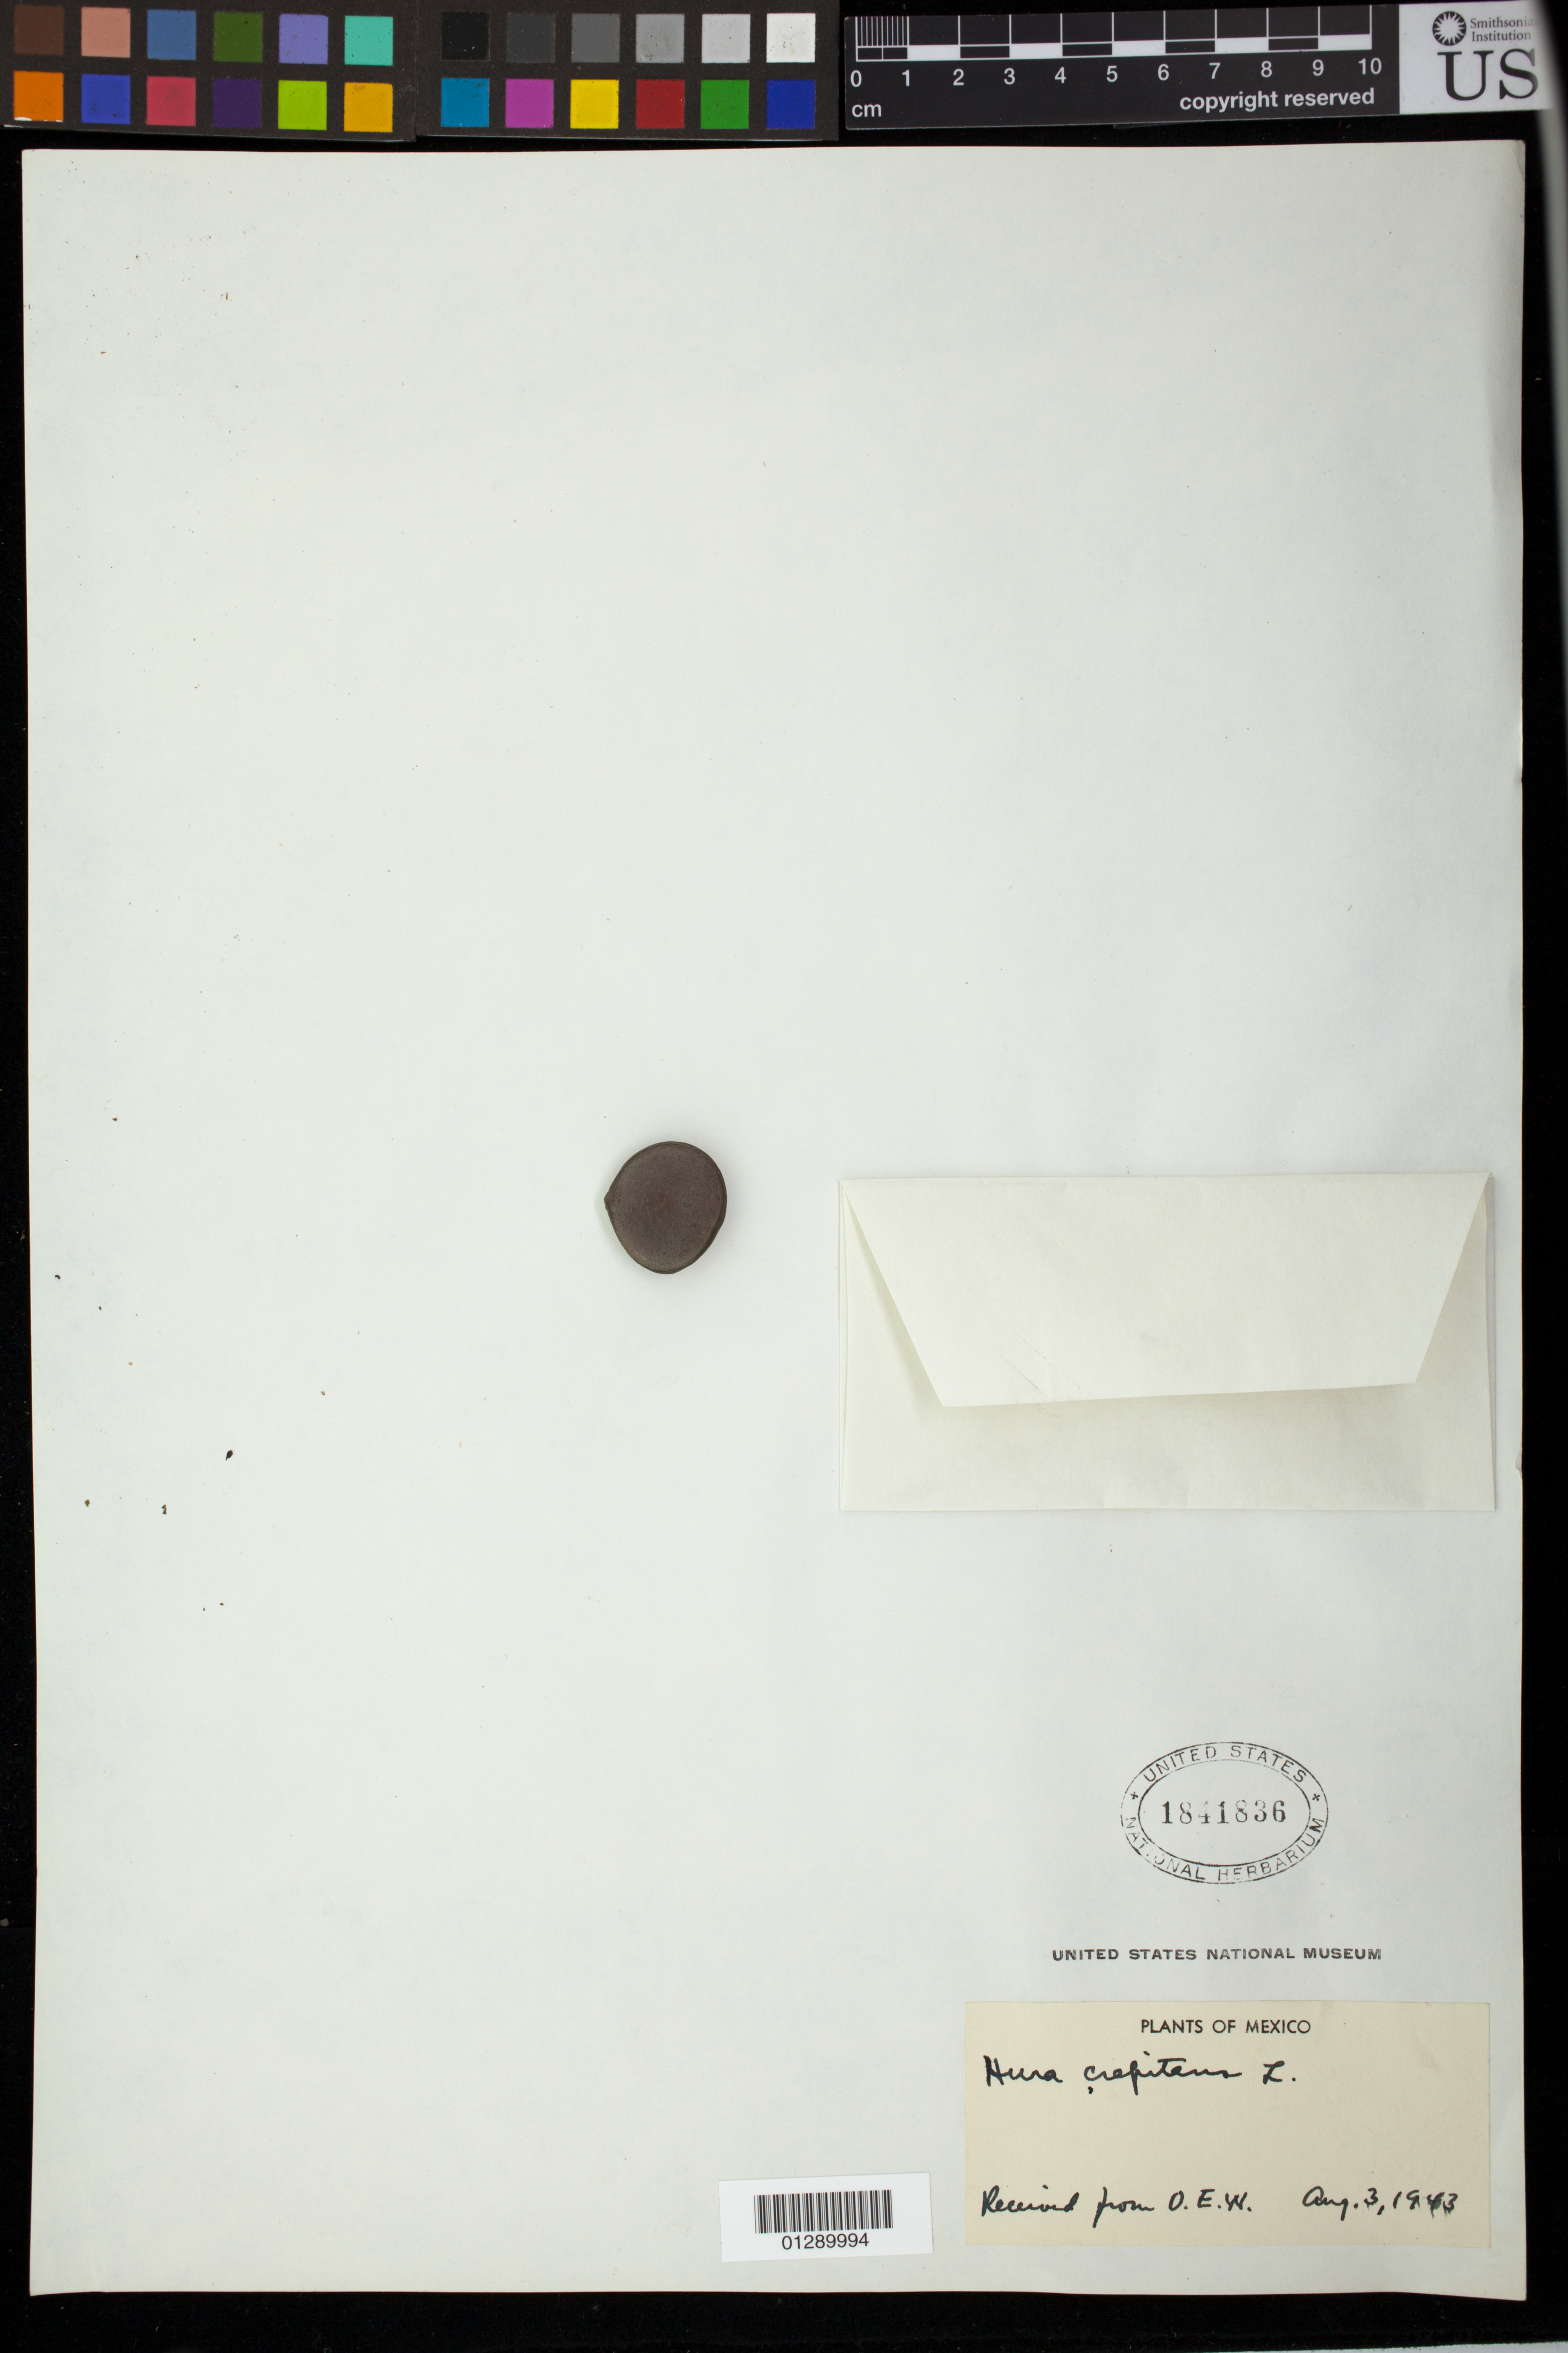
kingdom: Plantae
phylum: Tracheophyta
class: Magnoliopsida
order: Malpighiales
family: Euphorbiaceae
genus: Hura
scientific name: Hura crepitans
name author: L.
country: Mexico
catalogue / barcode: US 1841836